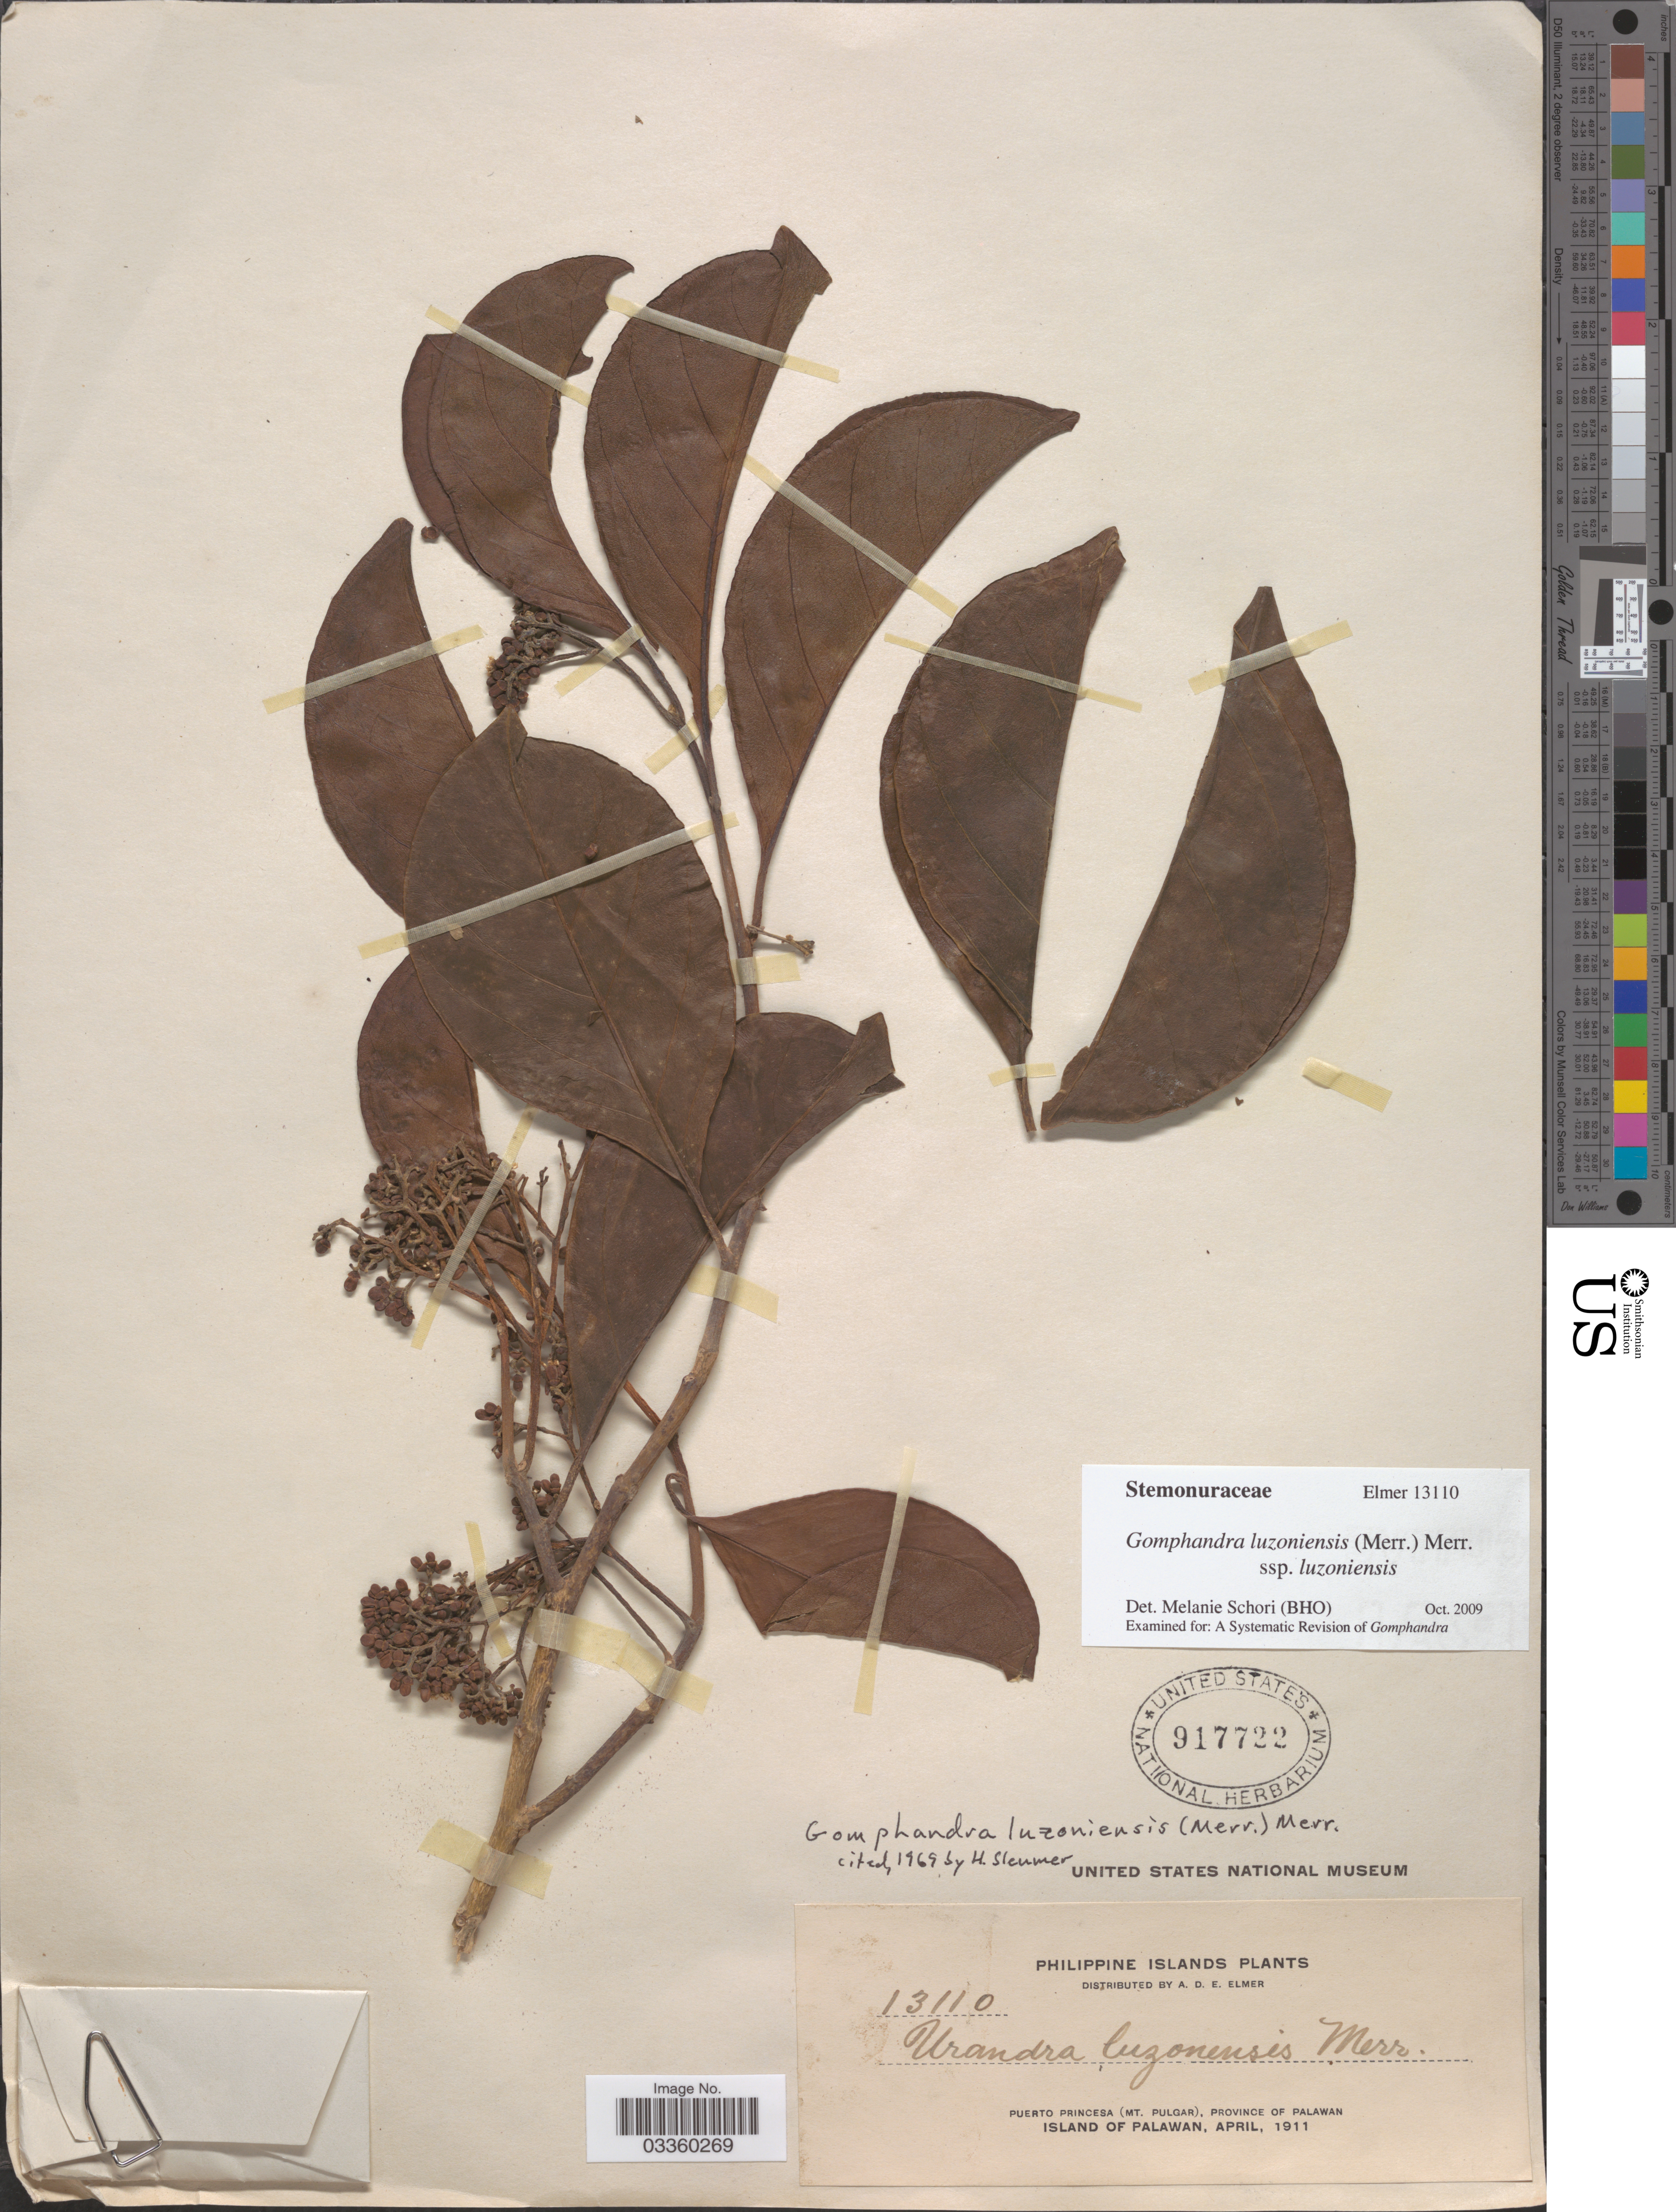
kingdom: Plantae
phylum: Tracheophyta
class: Magnoliopsida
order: Cardiopteridales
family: Stemonuraceae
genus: Gomphandra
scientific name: Gomphandra luzoniensis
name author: (Merr.) Merr.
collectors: A. D. E. Elmer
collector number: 13110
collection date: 1911-04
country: Philippines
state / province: Mimaropa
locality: Puerto Princesa (Mt. Pulgar), Province of Palawan. Island of Palawan.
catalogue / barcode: US 917722